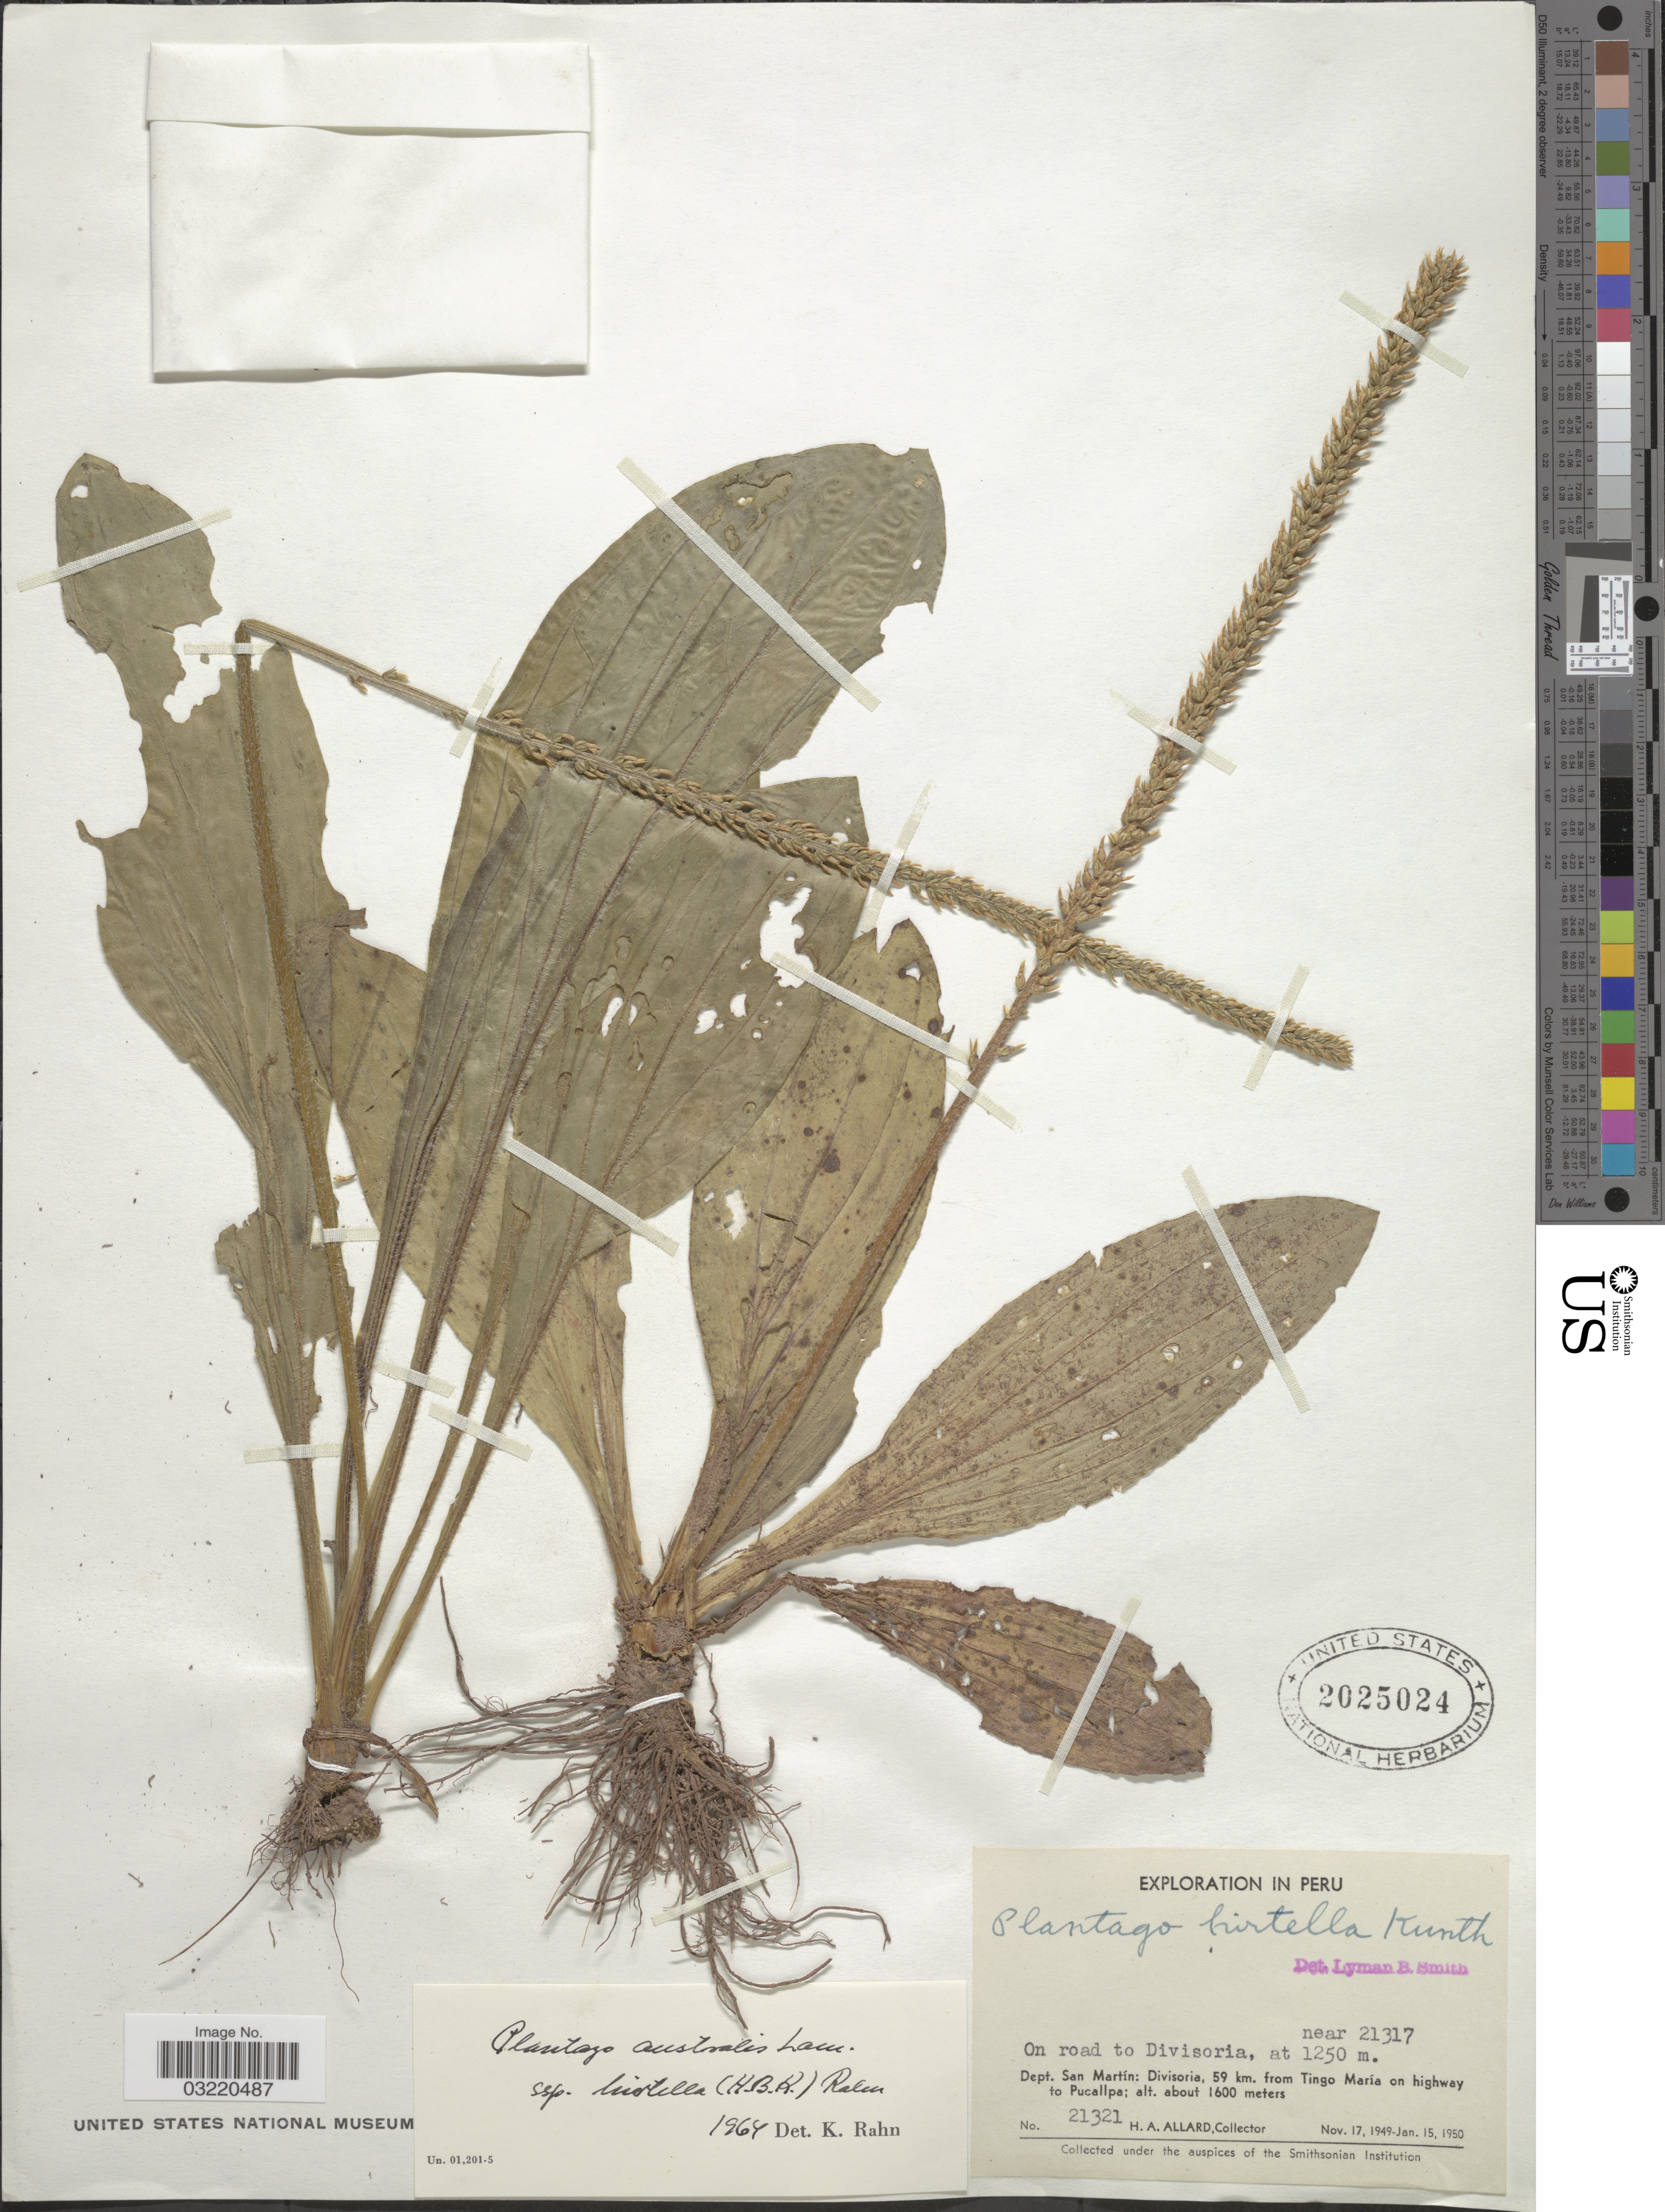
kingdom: Plantae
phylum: Tracheophyta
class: Magnoliopsida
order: Lamiales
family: Plantaginaceae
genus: Plantago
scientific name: Plantago australis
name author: Lam.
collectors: H. A. Allard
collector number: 21321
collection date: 1949-11-17/1950-01-15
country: Peru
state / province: San Martín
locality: On road to Divisoria, near 21317. Dept. San Martín: Divisoria, 59 km. from Tingo María on highway to Pucallpa.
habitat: on road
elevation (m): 1600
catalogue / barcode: US 2025024